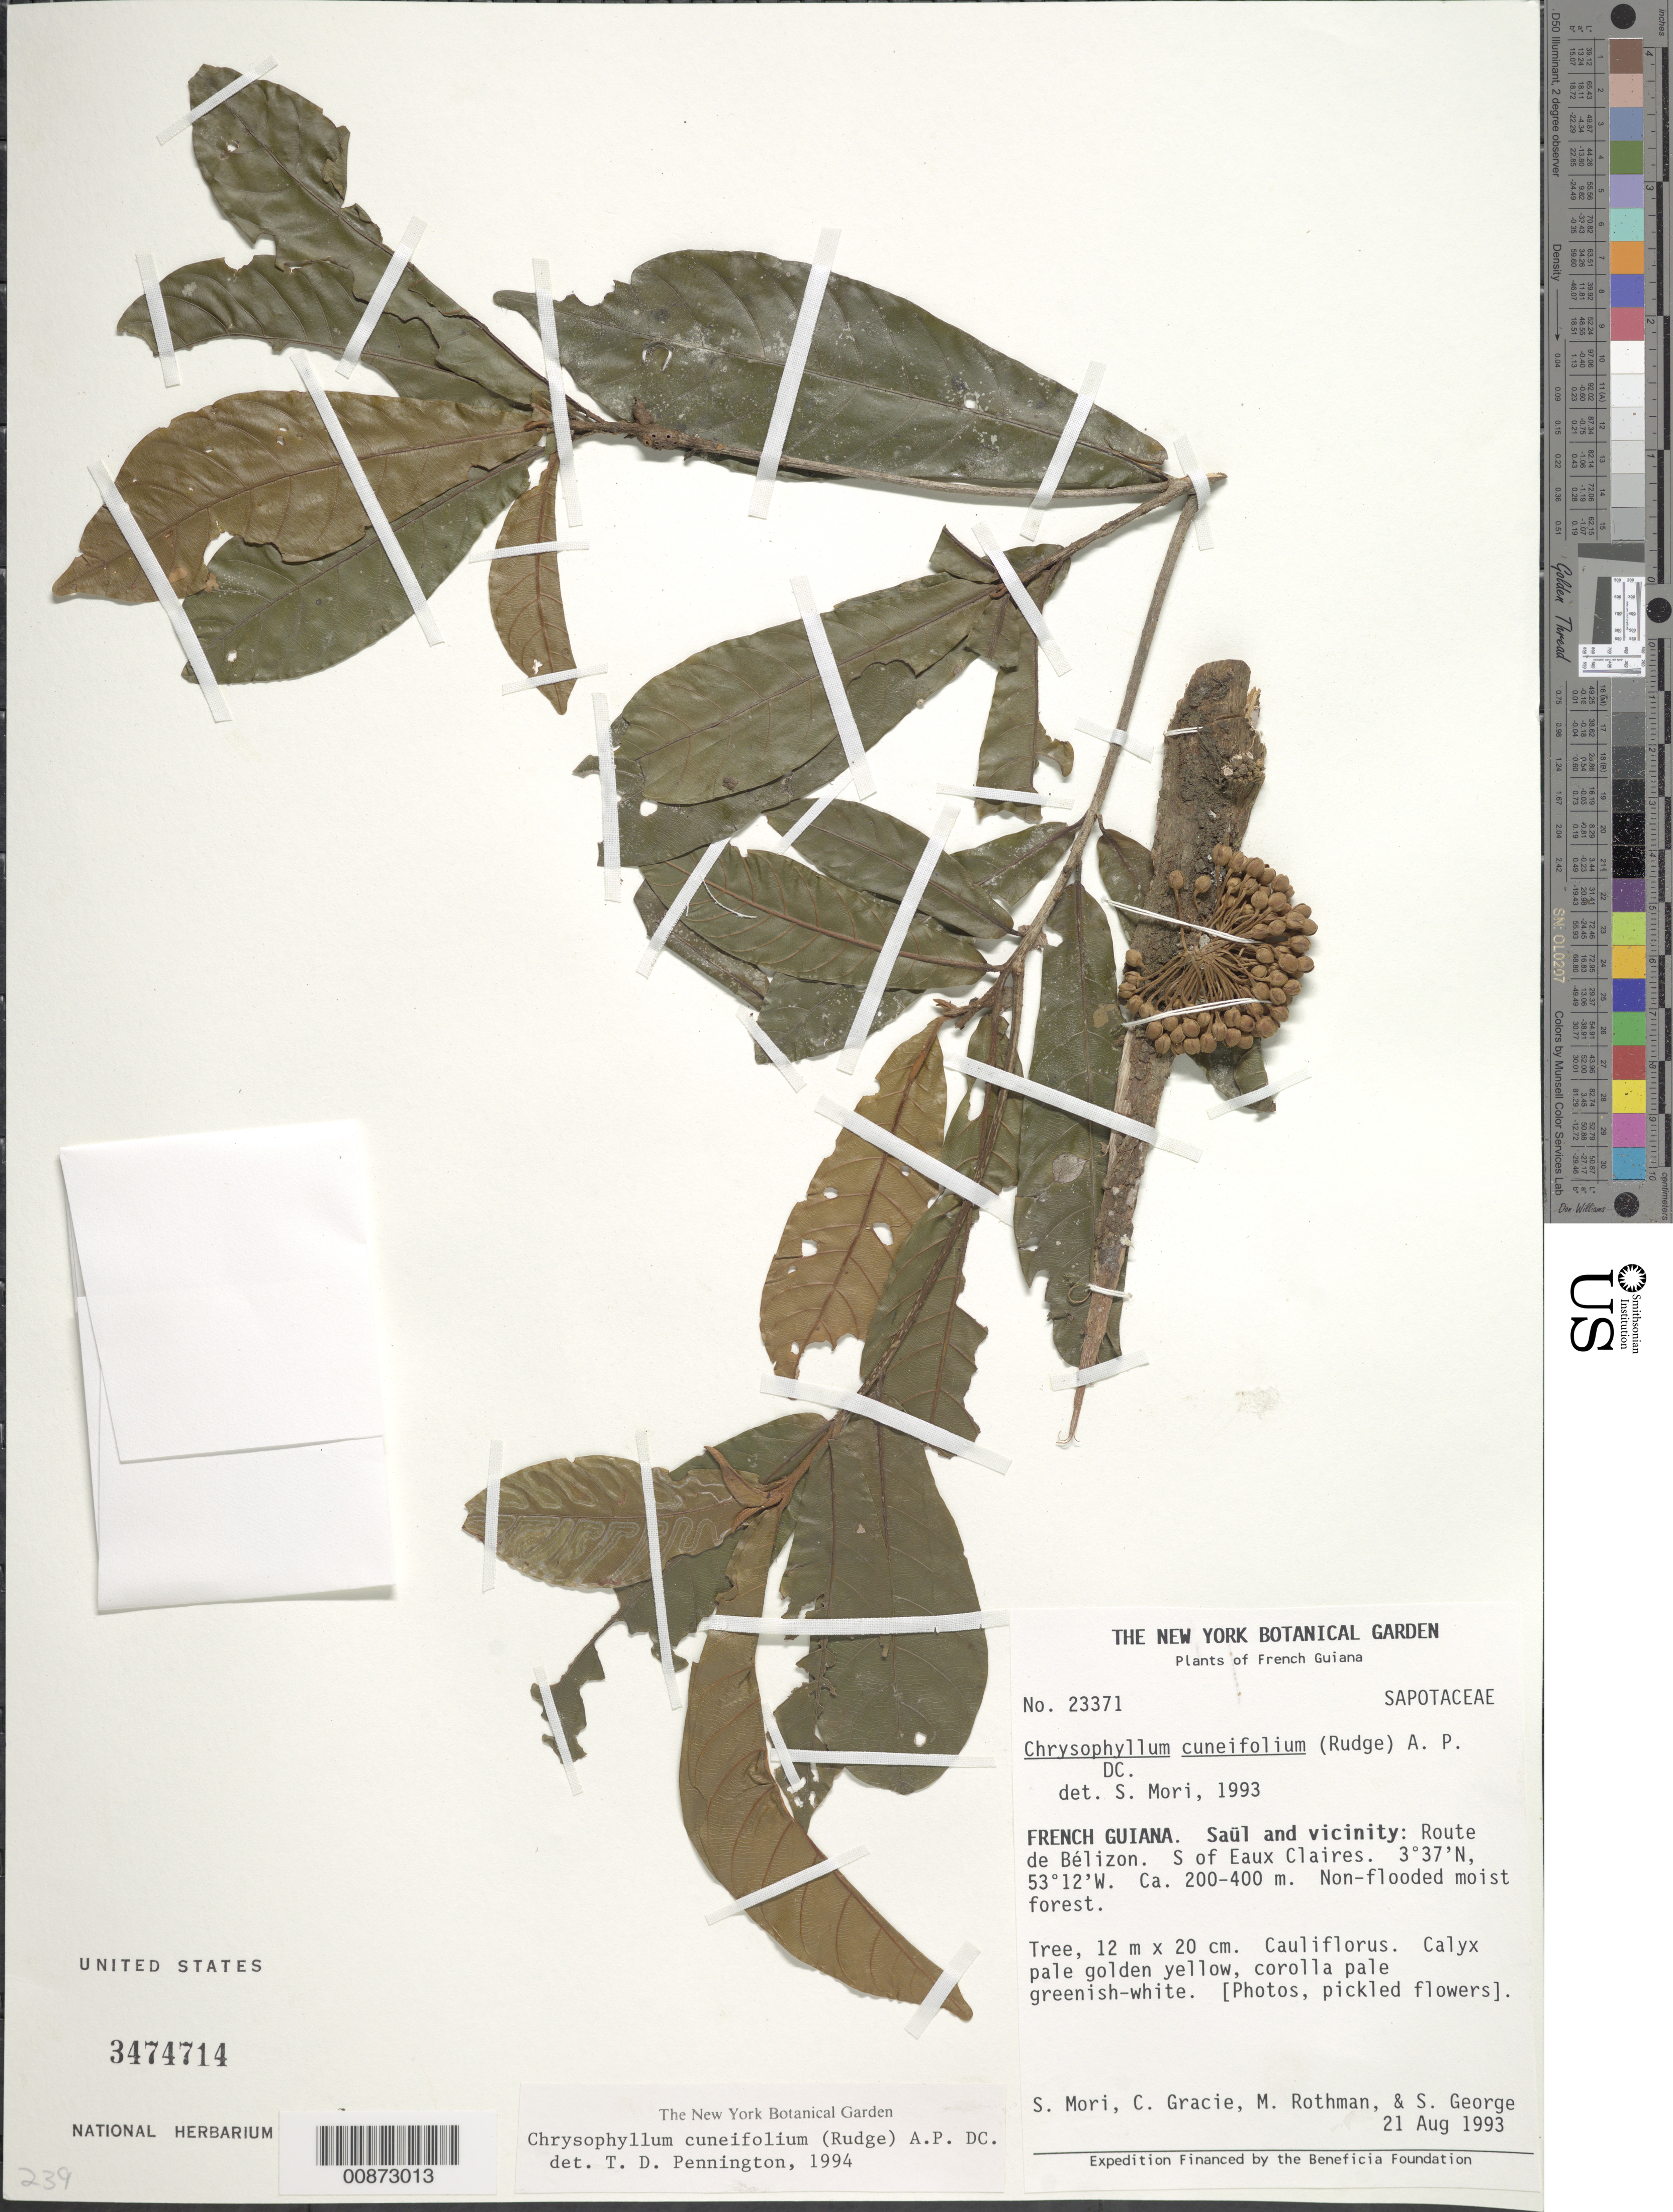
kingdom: Plantae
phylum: Tracheophyta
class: Magnoliopsida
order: Ericales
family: Sapotaceae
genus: Chrysophyllum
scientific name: Chrysophyllum cuneifolium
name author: (Rudge) A. DC.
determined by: Pennington, T. D., (K)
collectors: S. Mori, C. A. Gracie, M. Rothman & S. George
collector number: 23371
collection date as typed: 21-Aug-93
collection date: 1993-08-21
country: French Guiana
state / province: Saint-Laurent-du-Maroni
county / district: Saül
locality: Saül and vic., Route de Bélizon, S of Eaux Claires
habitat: Non-flooded moist forest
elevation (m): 200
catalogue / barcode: US 3474714